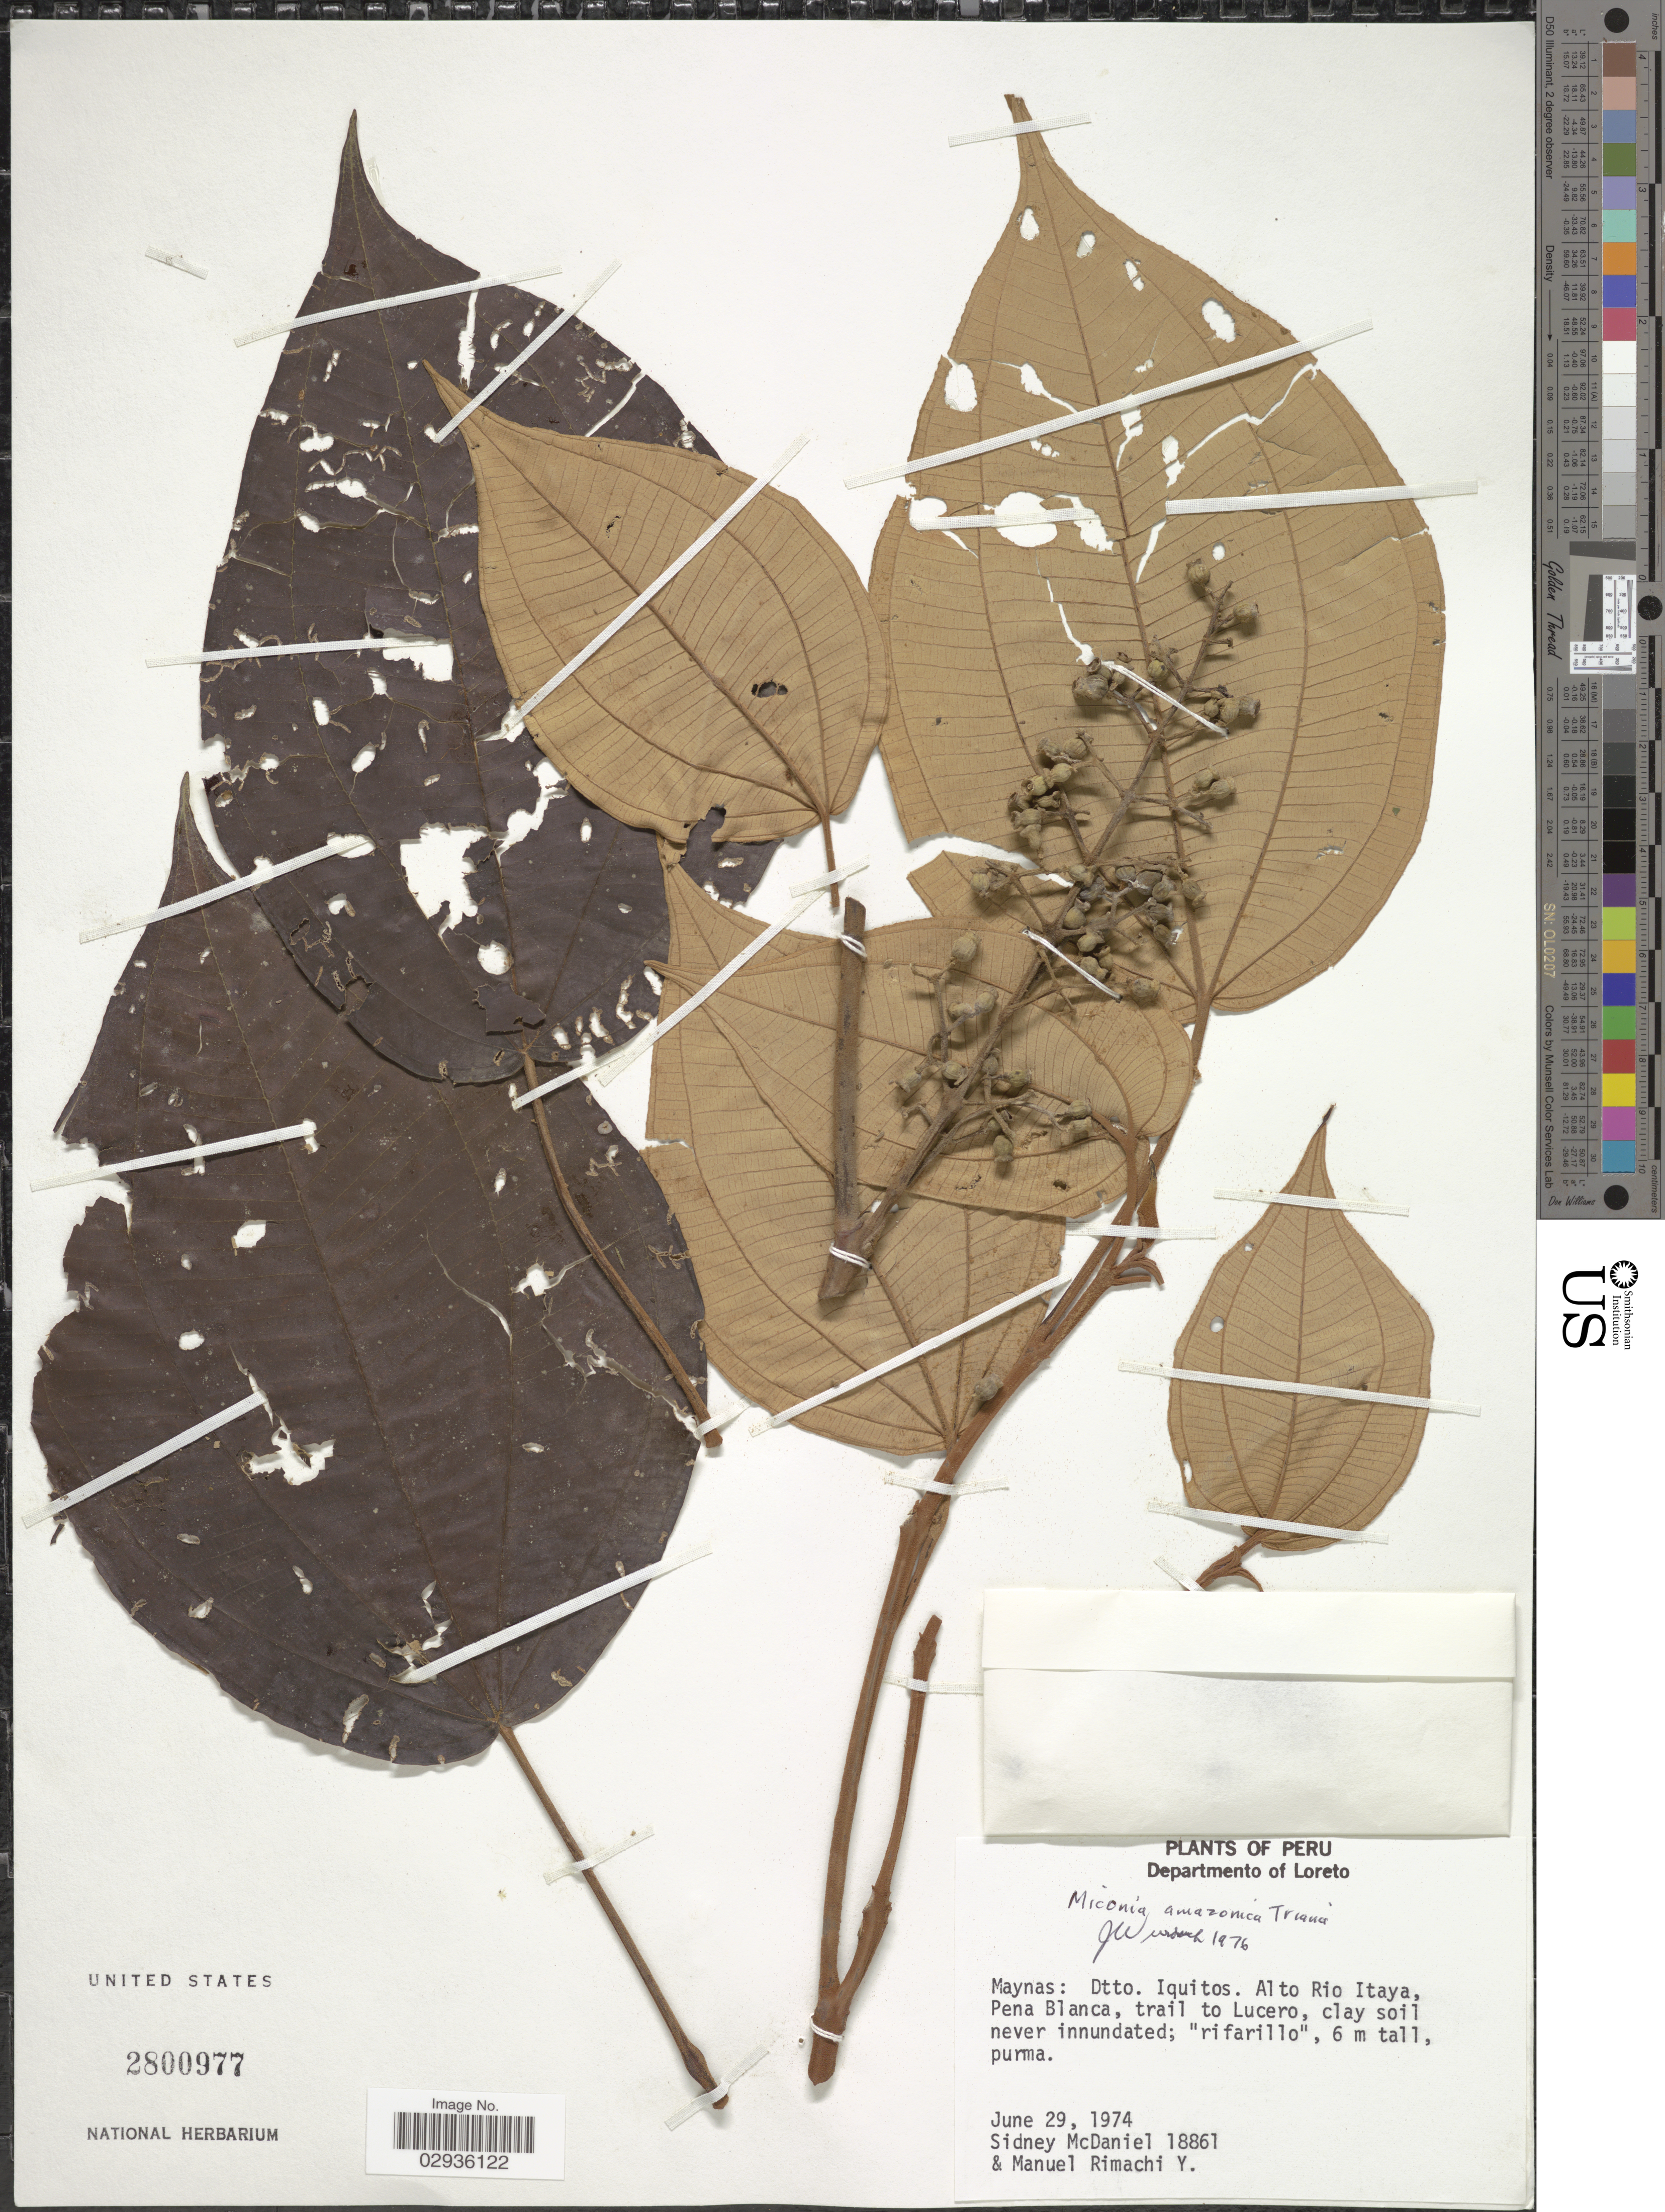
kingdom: Plantae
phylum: Tracheophyta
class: Magnoliopsida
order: Myrtales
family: Melastomataceae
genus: Miconia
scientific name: Miconia amazonica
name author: Triana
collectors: S. McDaniel & M. Rimachi Y.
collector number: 18861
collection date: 1974-06-29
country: Peru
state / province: Loreto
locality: Departmento of Loreto. Maynas: Dtto. Iquitos. Alto Rio Itaya, Pena Blanca, trail to Lucero.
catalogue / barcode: US 2800977